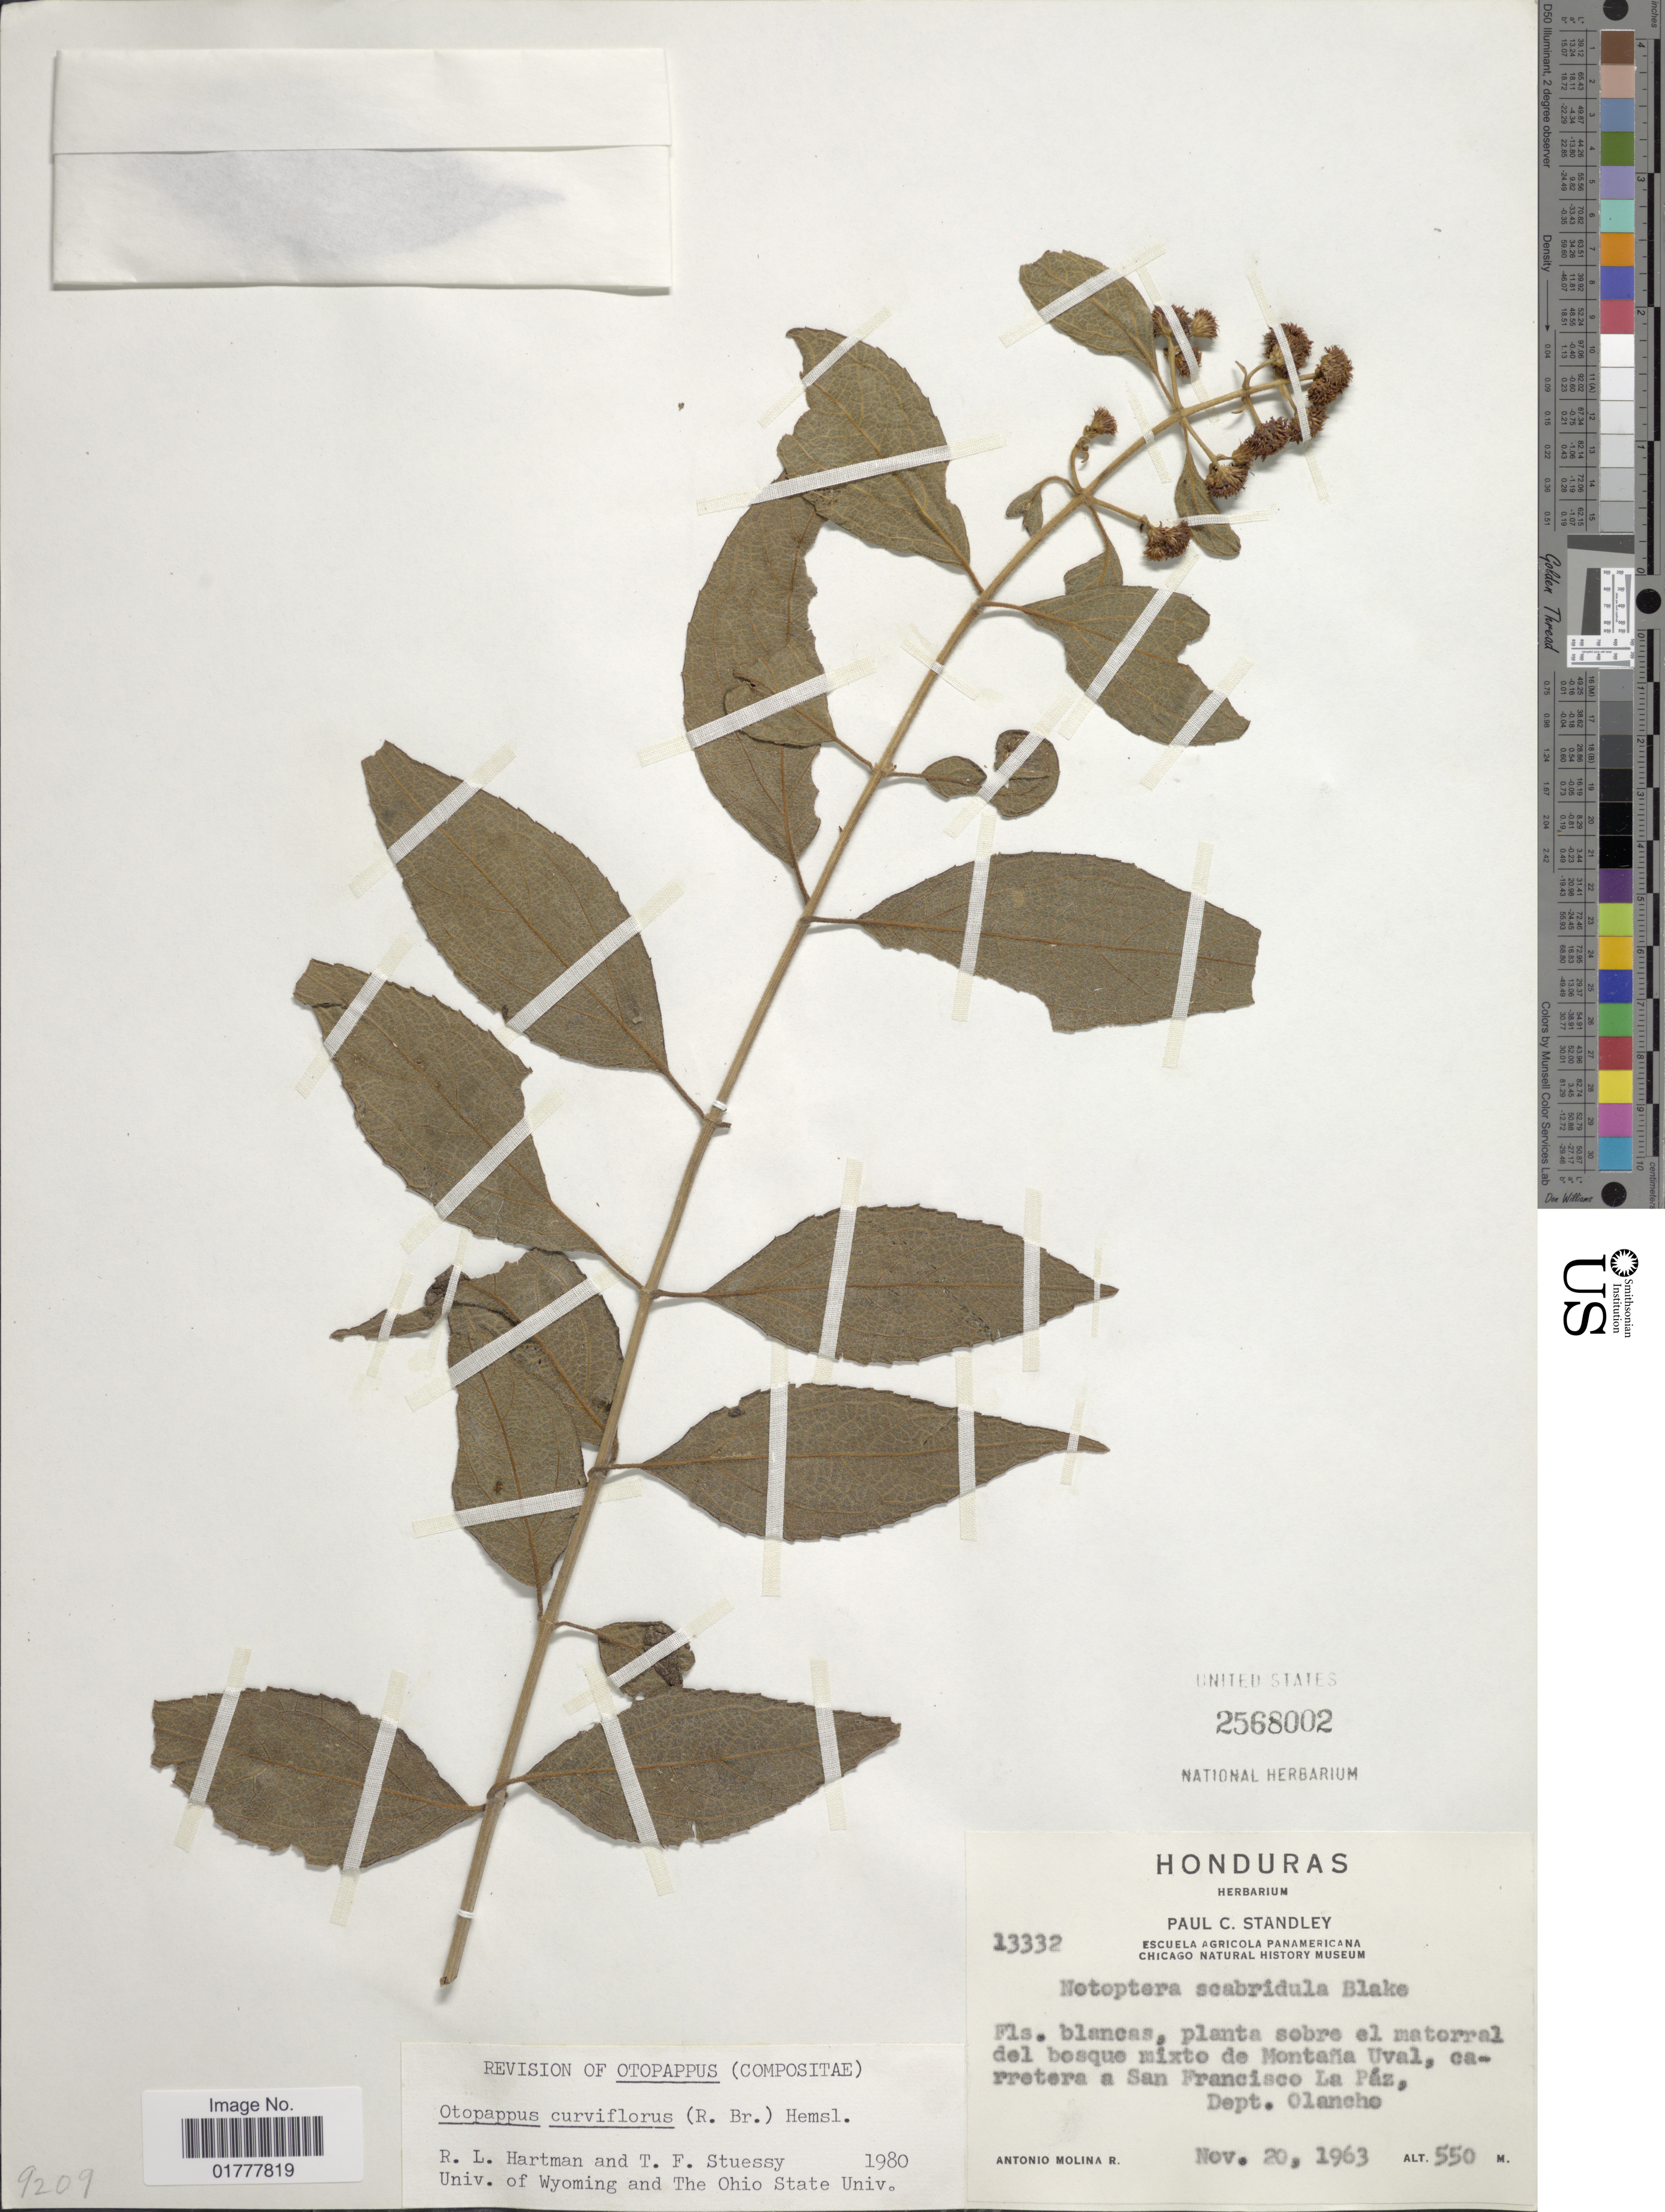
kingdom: Plantae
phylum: Tracheophyta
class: Magnoliopsida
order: Asterales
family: Asteraceae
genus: Otopappus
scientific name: Otopappus curviflorus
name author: (R. Br.) Hemsl.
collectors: A. Molina R.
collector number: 13332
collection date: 1963-11-20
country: Honduras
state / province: Olancho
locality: Planta sobre el matorral del bosque mixto de Montana Uval, carretera a San Francisco La Paz.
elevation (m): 550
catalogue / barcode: US 2568002